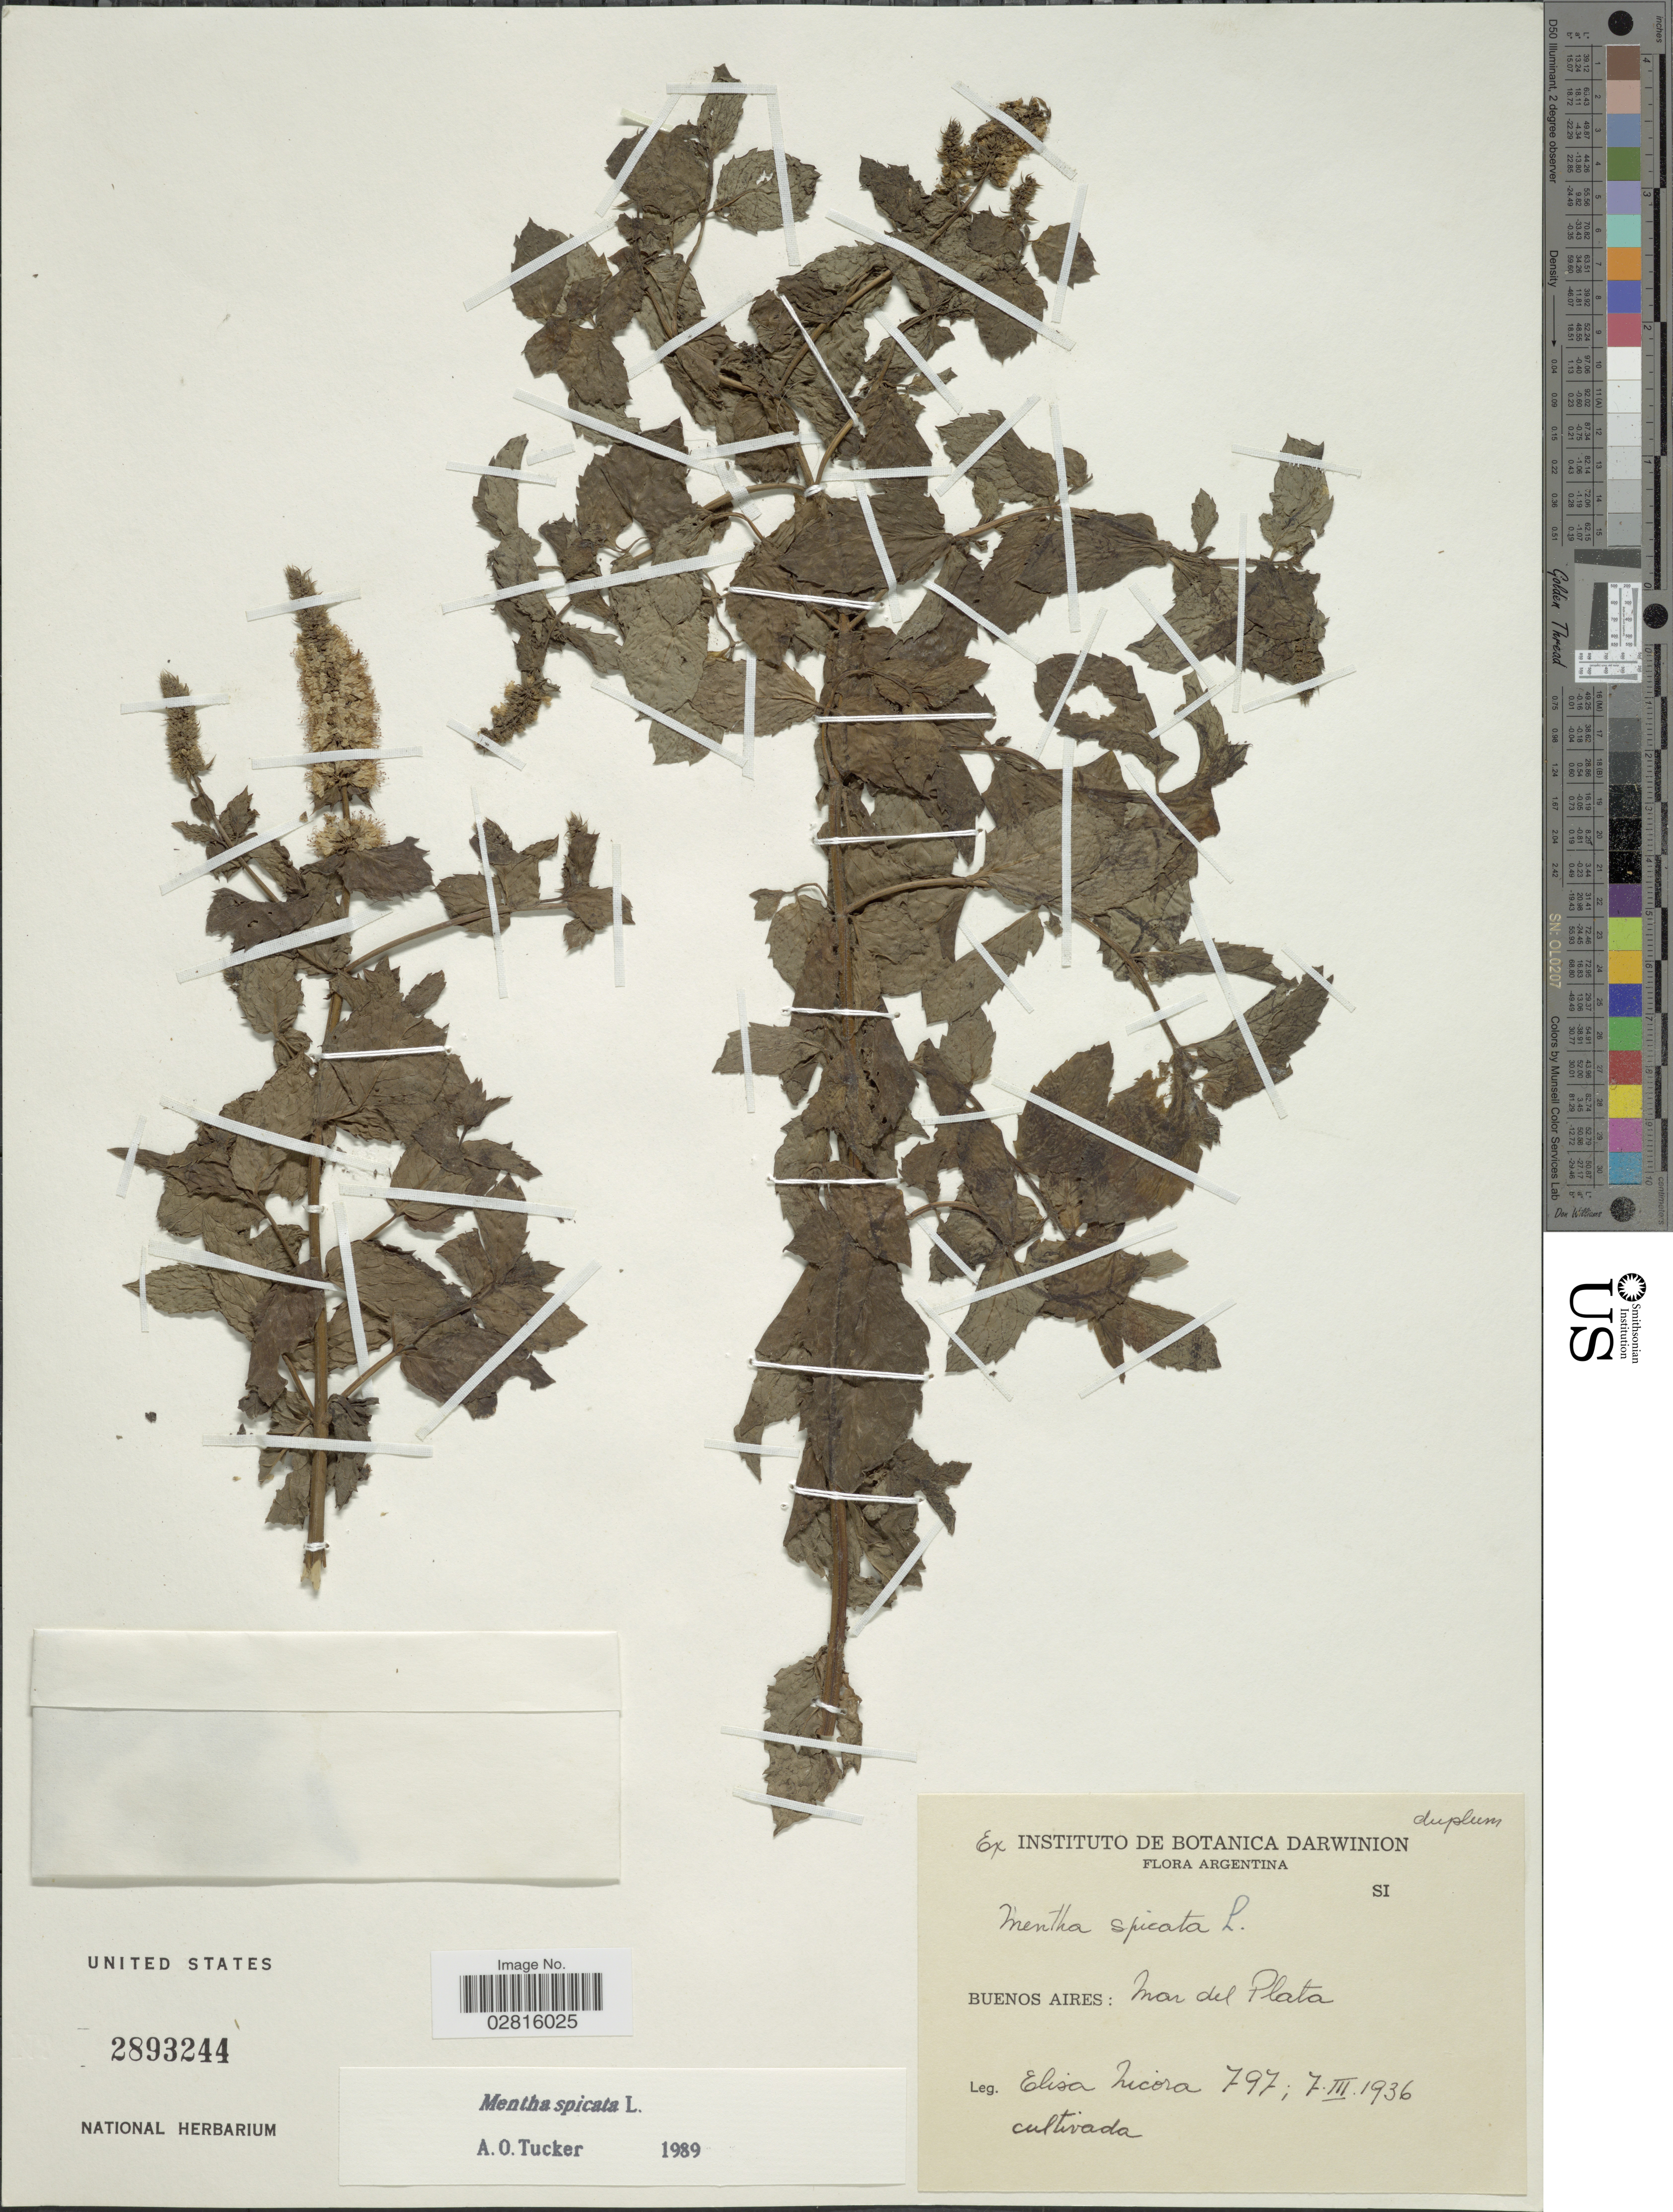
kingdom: Plantae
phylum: Tracheophyta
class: Magnoliopsida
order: Lamiales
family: Lamiaceae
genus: Mentha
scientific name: Mentha spicata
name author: L.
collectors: E. G. Nicora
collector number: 797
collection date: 1936-03-07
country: Argentina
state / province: Buenos Aires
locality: Mar del Plata.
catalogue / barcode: US 2893244